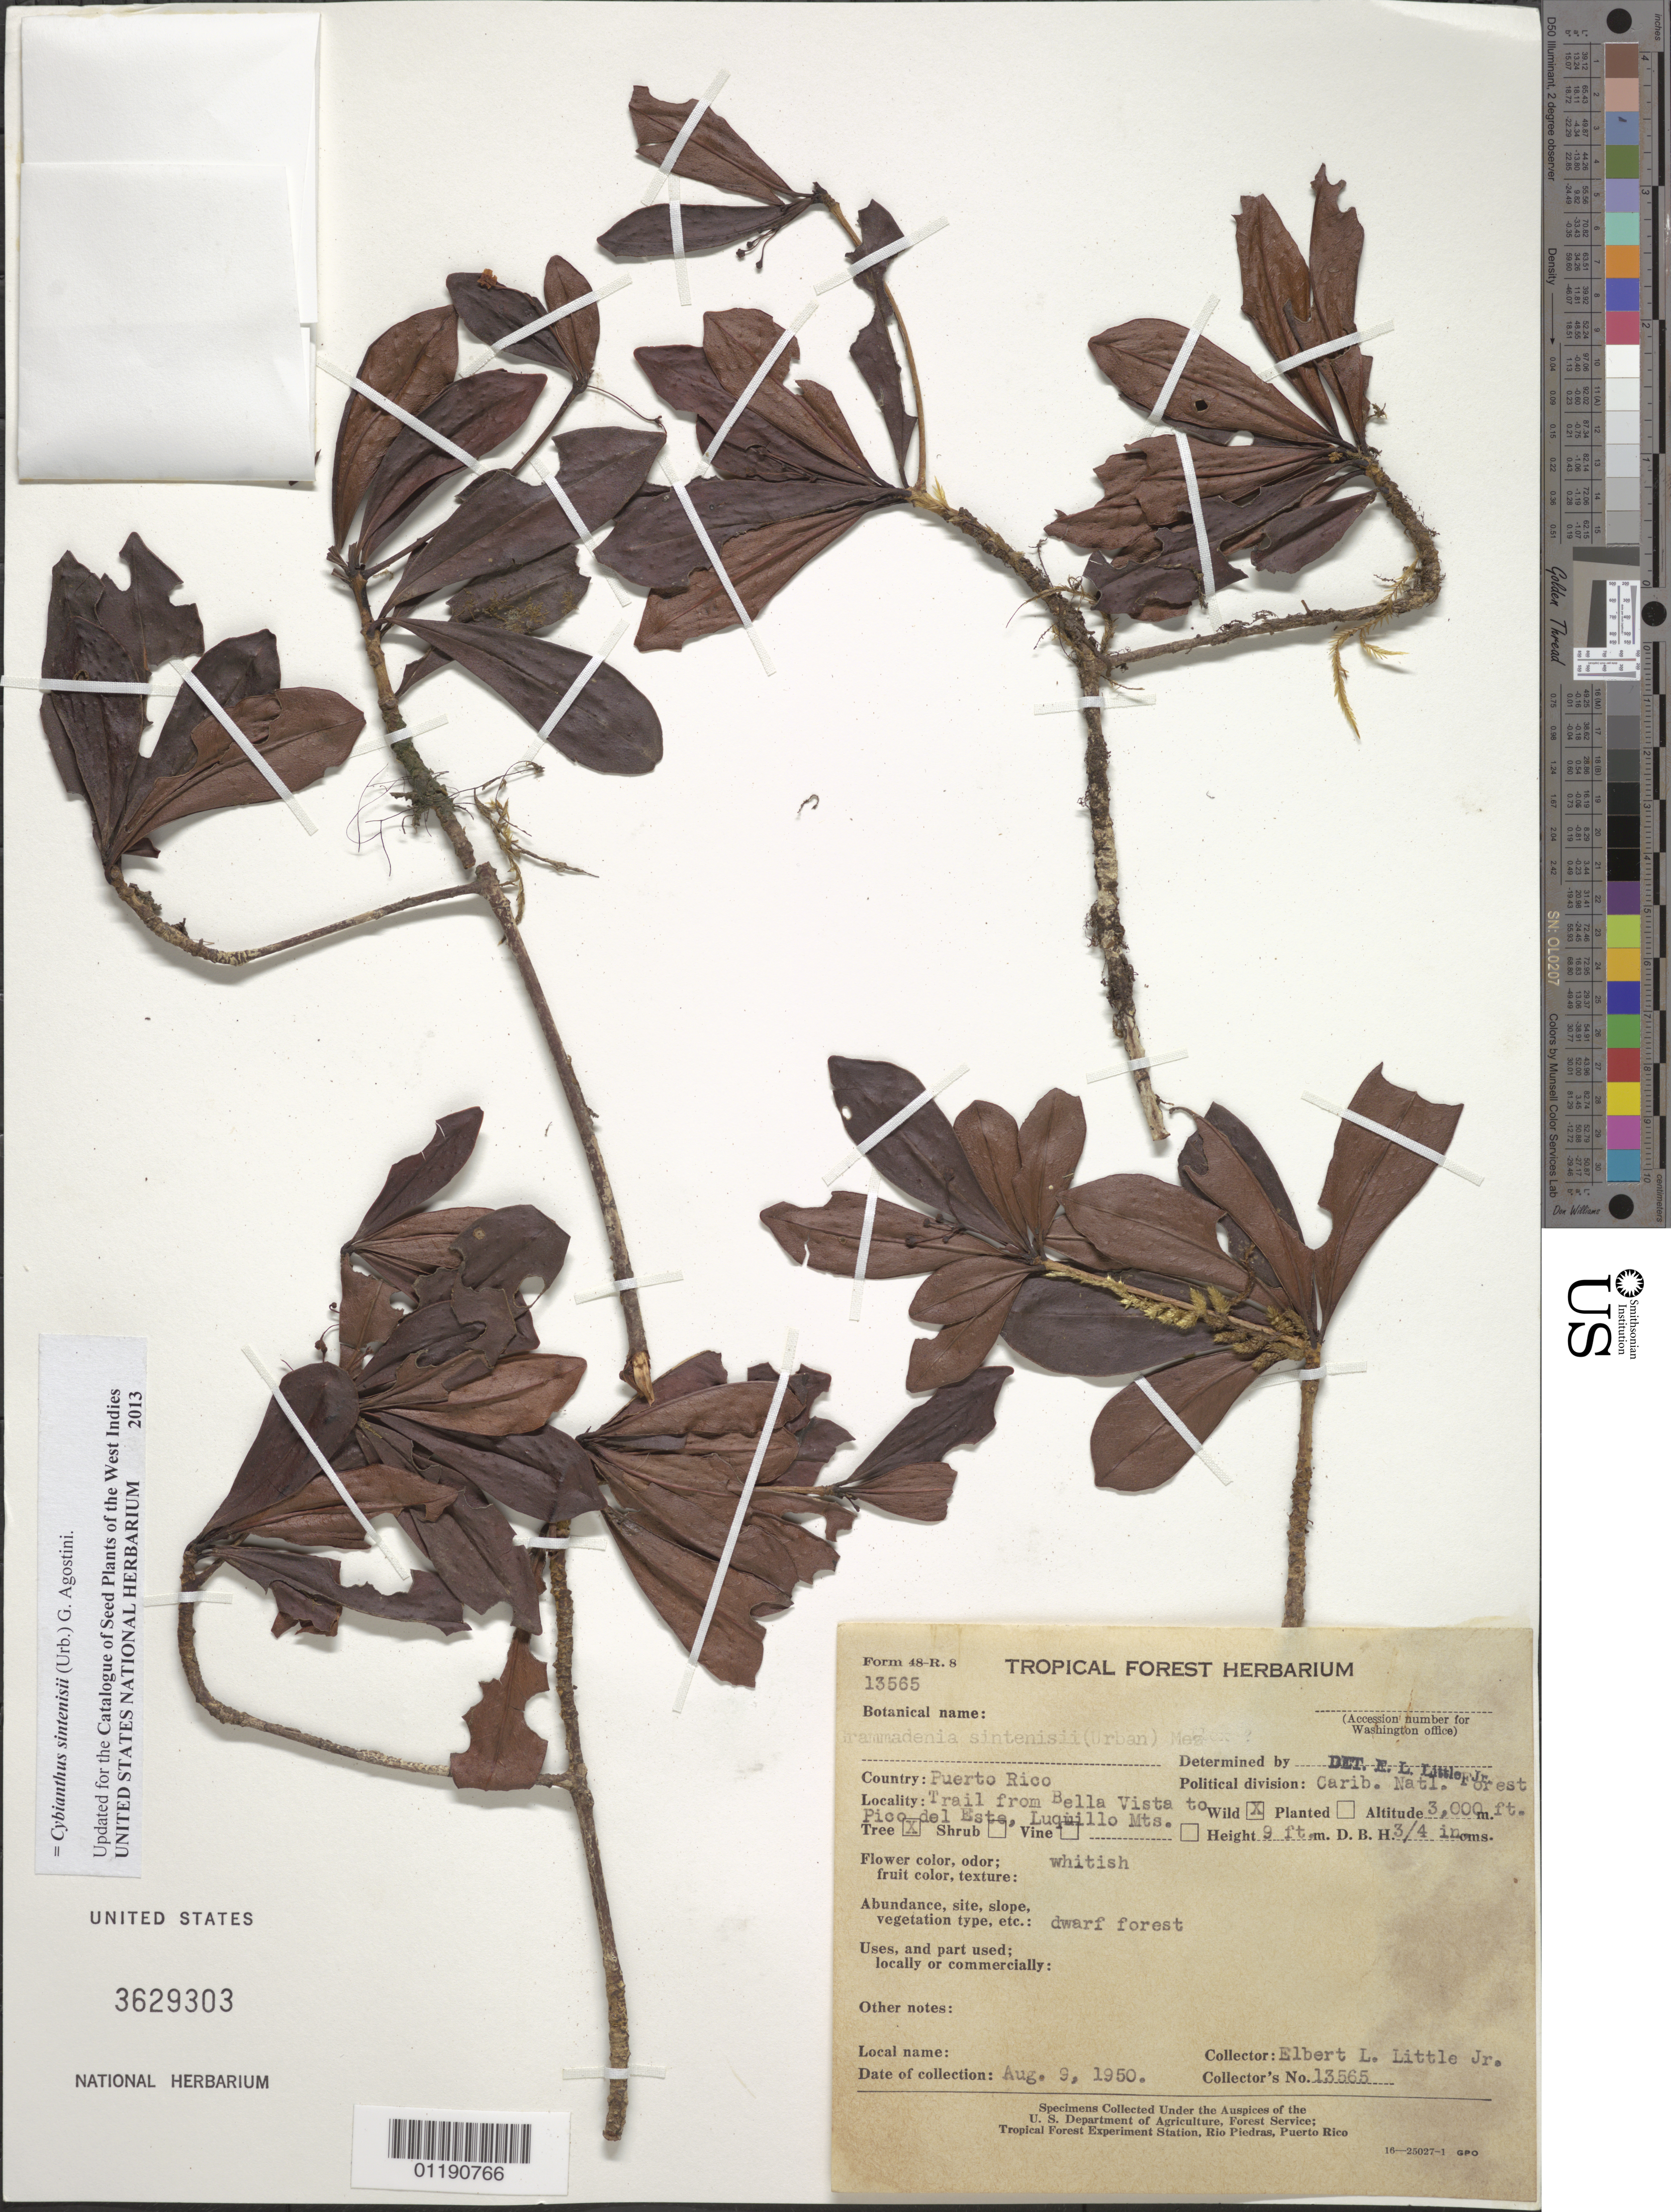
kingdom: Plantae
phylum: Tracheophyta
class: Magnoliopsida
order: Ericales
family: Primulaceae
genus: Cybianthus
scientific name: Cybianthus sintenisii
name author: (Urb.) G. Agostini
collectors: E. L. Little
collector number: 13565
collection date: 1950-08-09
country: Puerto Rico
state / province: Carib. Natl. Forest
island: Puerto Rico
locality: Trail from Bella Vista to Pico del Este, Luquillo, Mts.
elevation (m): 3000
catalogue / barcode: US 3629303